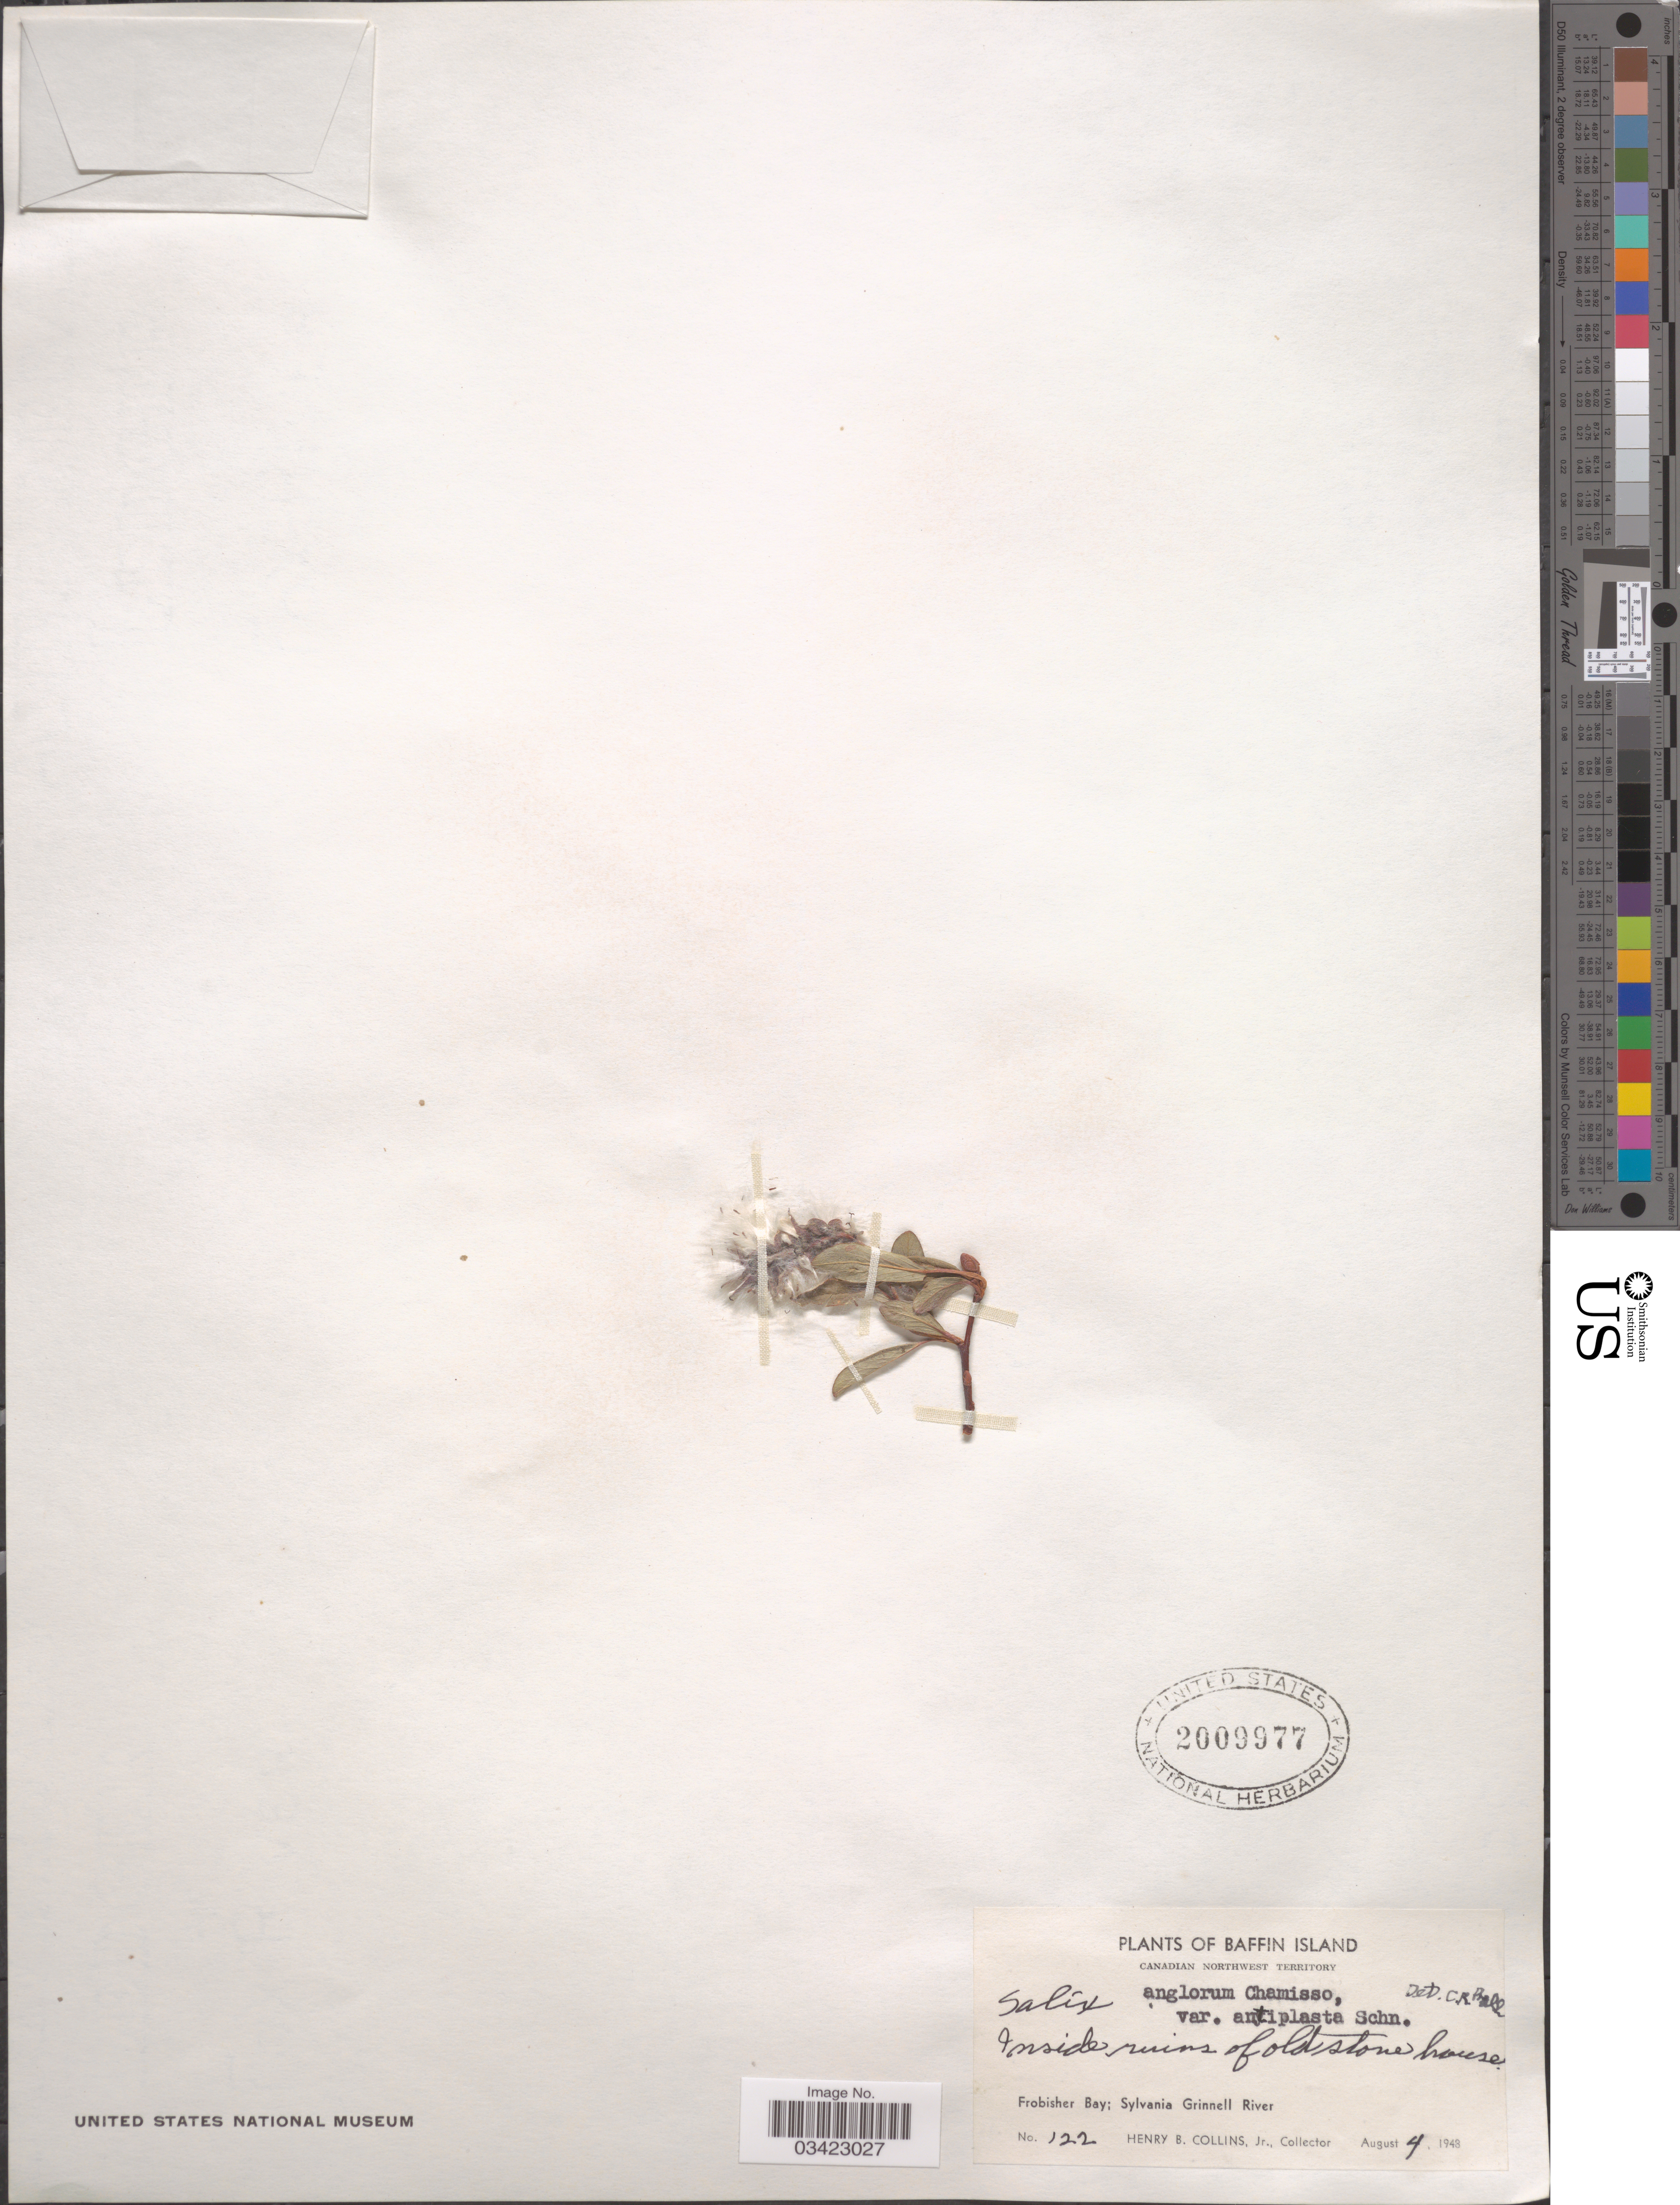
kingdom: Plantae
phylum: Tracheophyta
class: Magnoliopsida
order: Malpighiales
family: Salicaceae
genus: Salix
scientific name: Salix anglorum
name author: Cham.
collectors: H. Collins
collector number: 122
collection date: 1948-08-04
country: Canada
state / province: Northwest Territories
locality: Baffin Island. Canadian Northwest Territory. Frobisher Bay; Sylvania Grinnell River. Inside ruins of old stone house.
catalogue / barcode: US 2009977